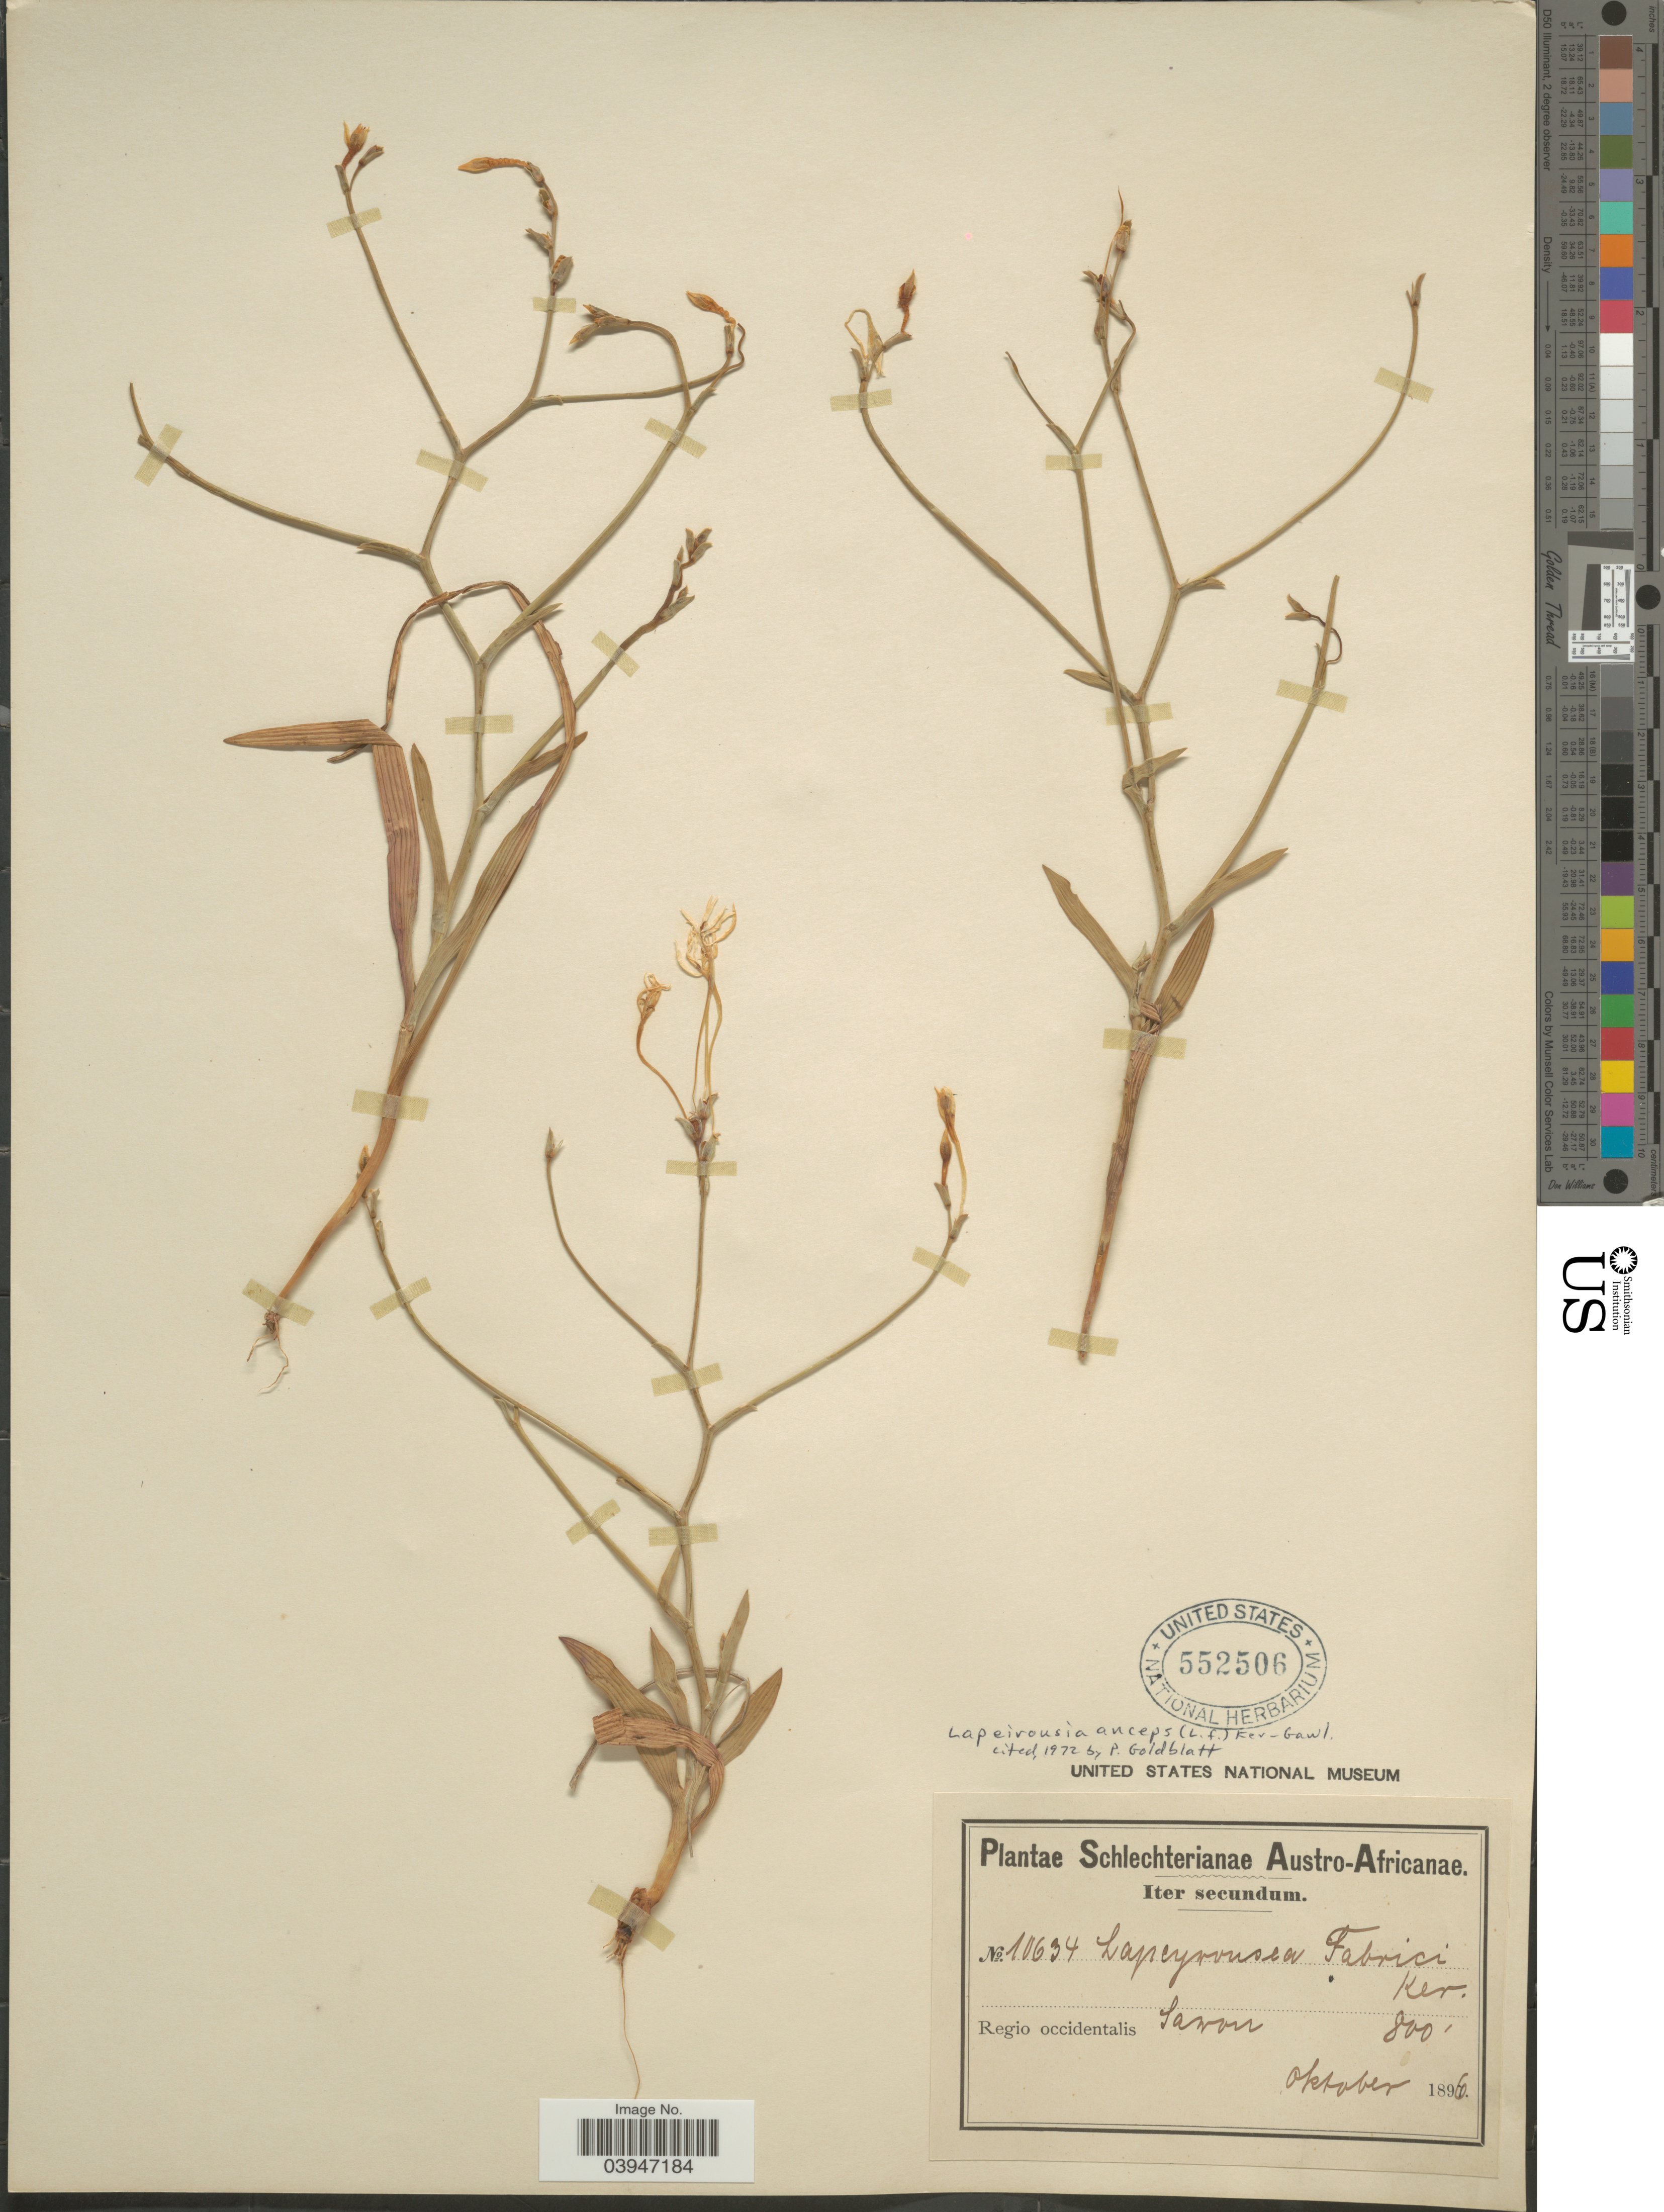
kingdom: Plantae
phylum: Tracheophyta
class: Liliopsida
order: Asparagales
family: Iridaceae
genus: Lapeirousia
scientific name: Lapeirousia anceps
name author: (L. f.) Ker Gawl.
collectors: Schlechter, --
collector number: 10634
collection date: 1896-10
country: South Africa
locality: Austro-Africanae. Regio occidentalis Saron.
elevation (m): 244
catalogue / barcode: US 552506